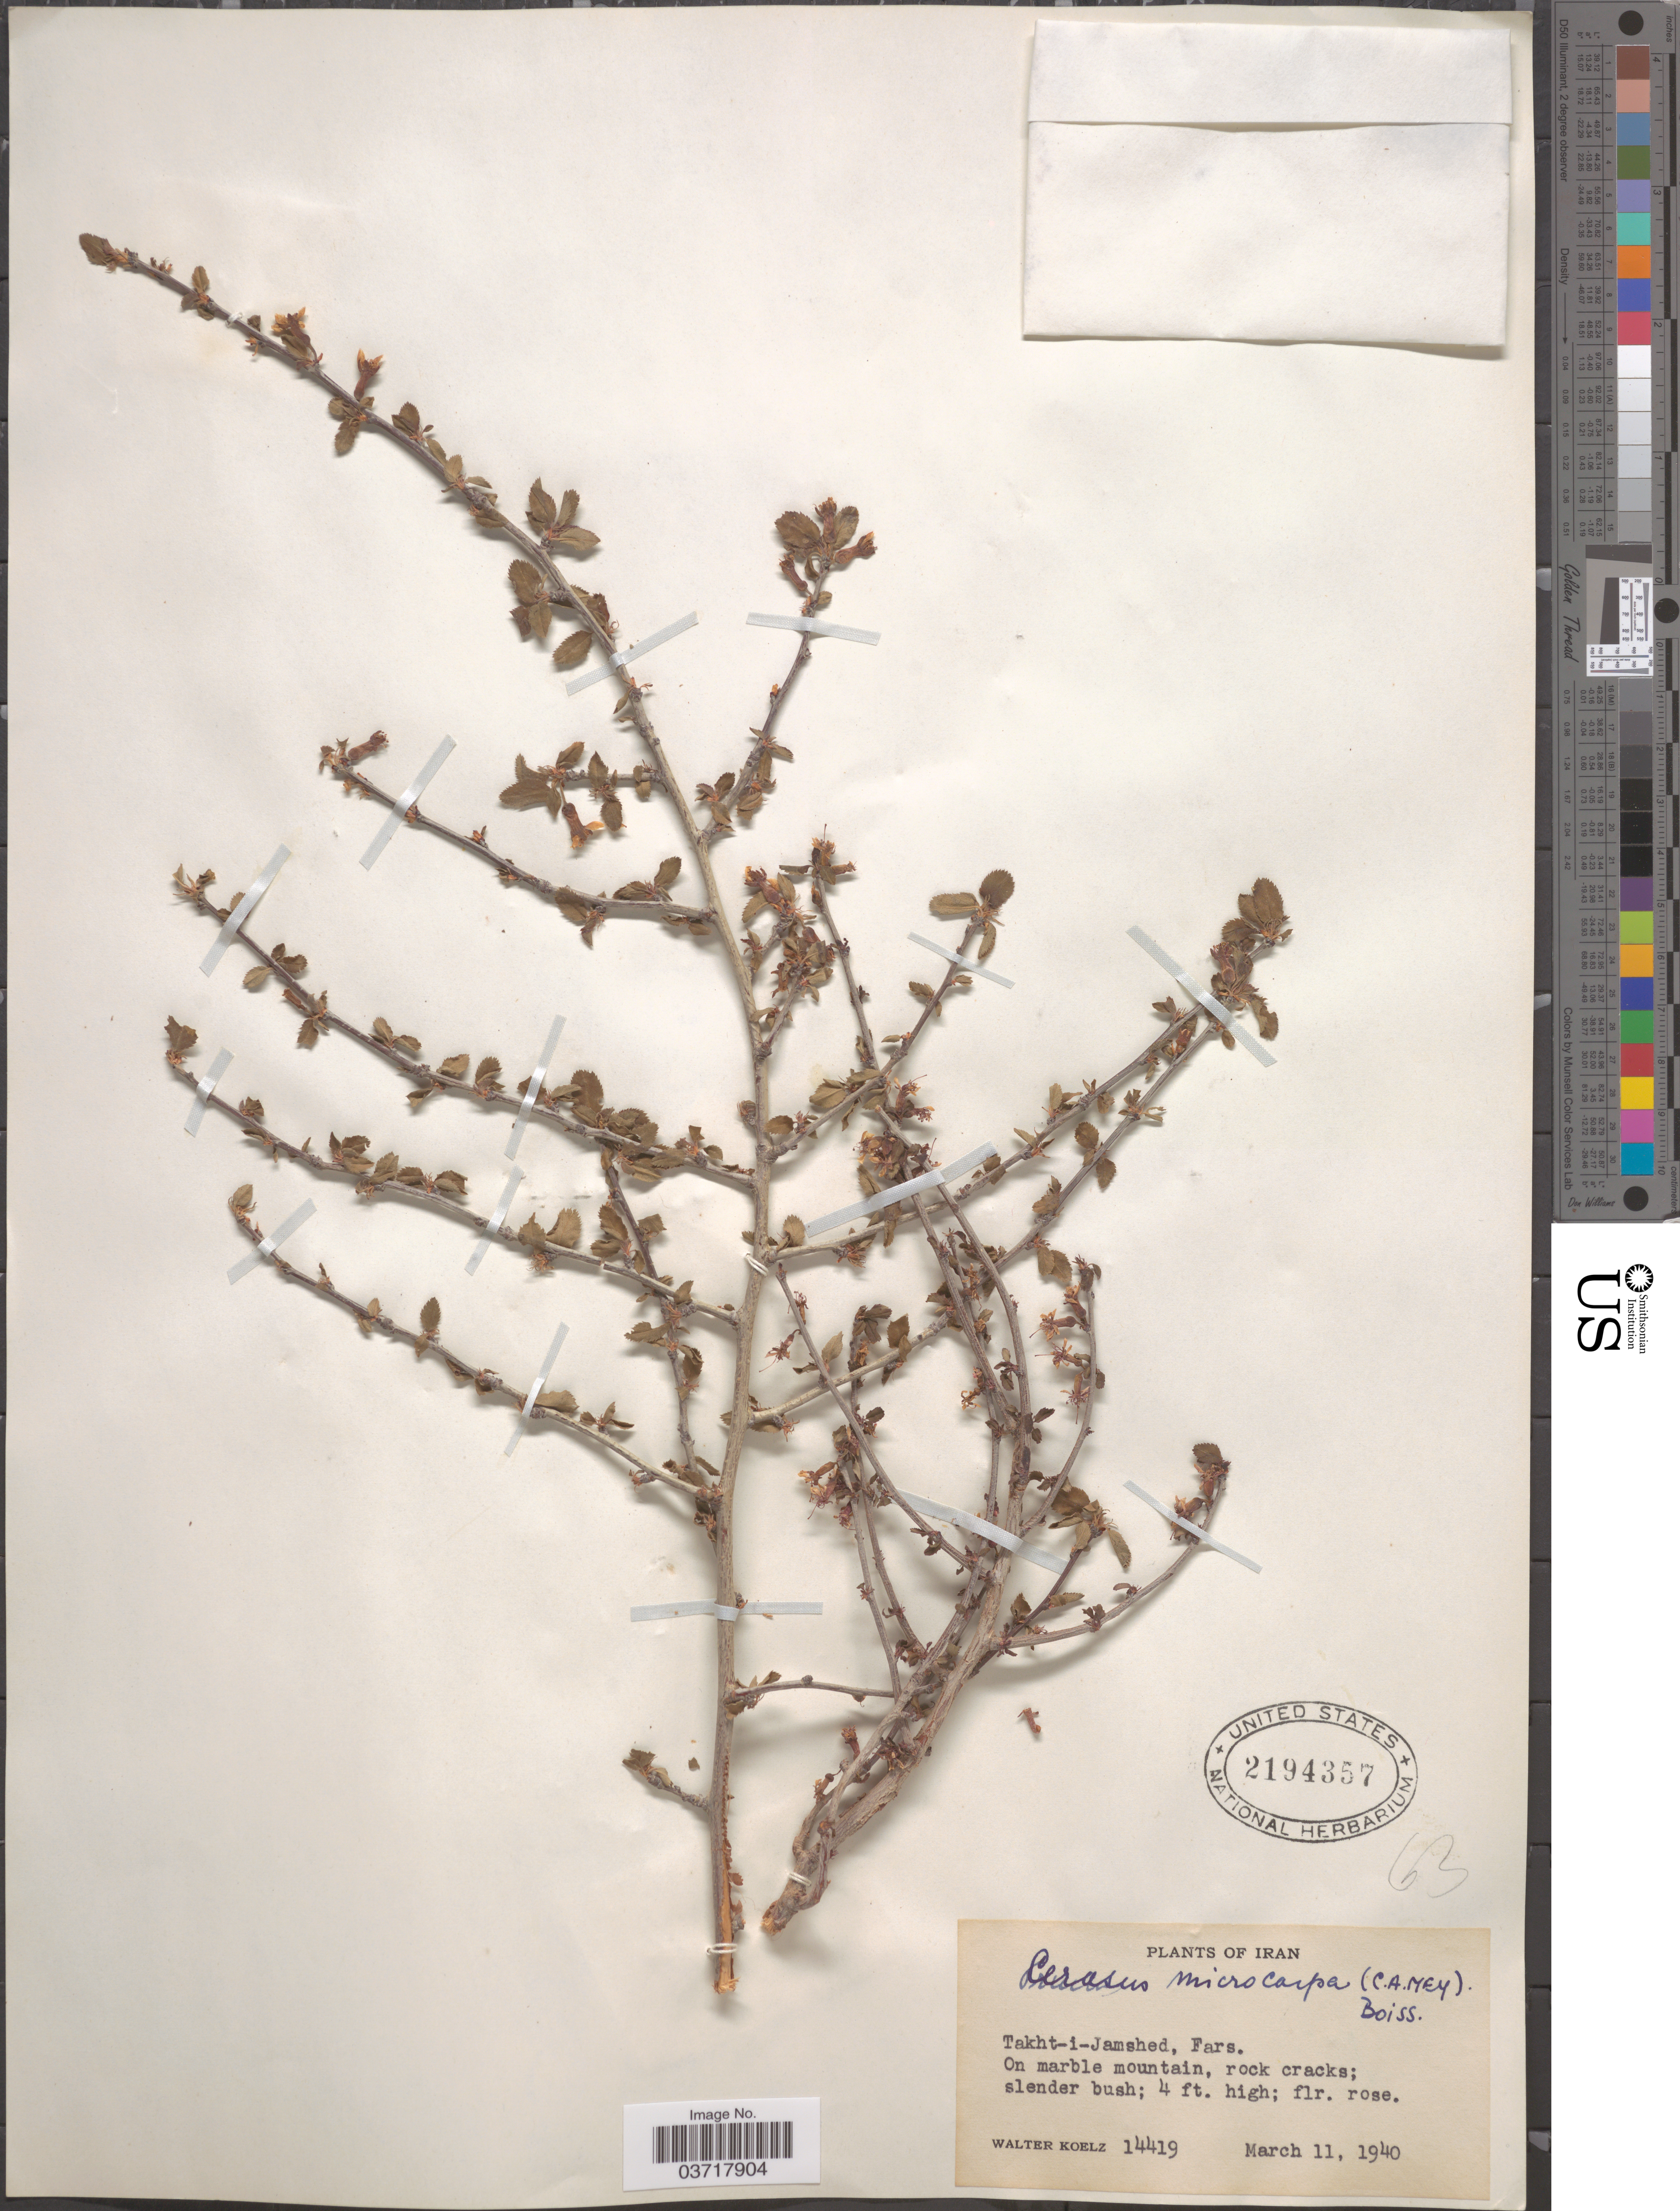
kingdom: Plantae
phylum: Tracheophyta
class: Magnoliopsida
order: Rosales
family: Rosaceae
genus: Prunus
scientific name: Prunus microcarpa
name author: C.A. Mey.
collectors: W. N. Koelz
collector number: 14419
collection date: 1940-03-11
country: Iran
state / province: Fars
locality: Takht-i-Jamshed.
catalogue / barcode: US 2194357